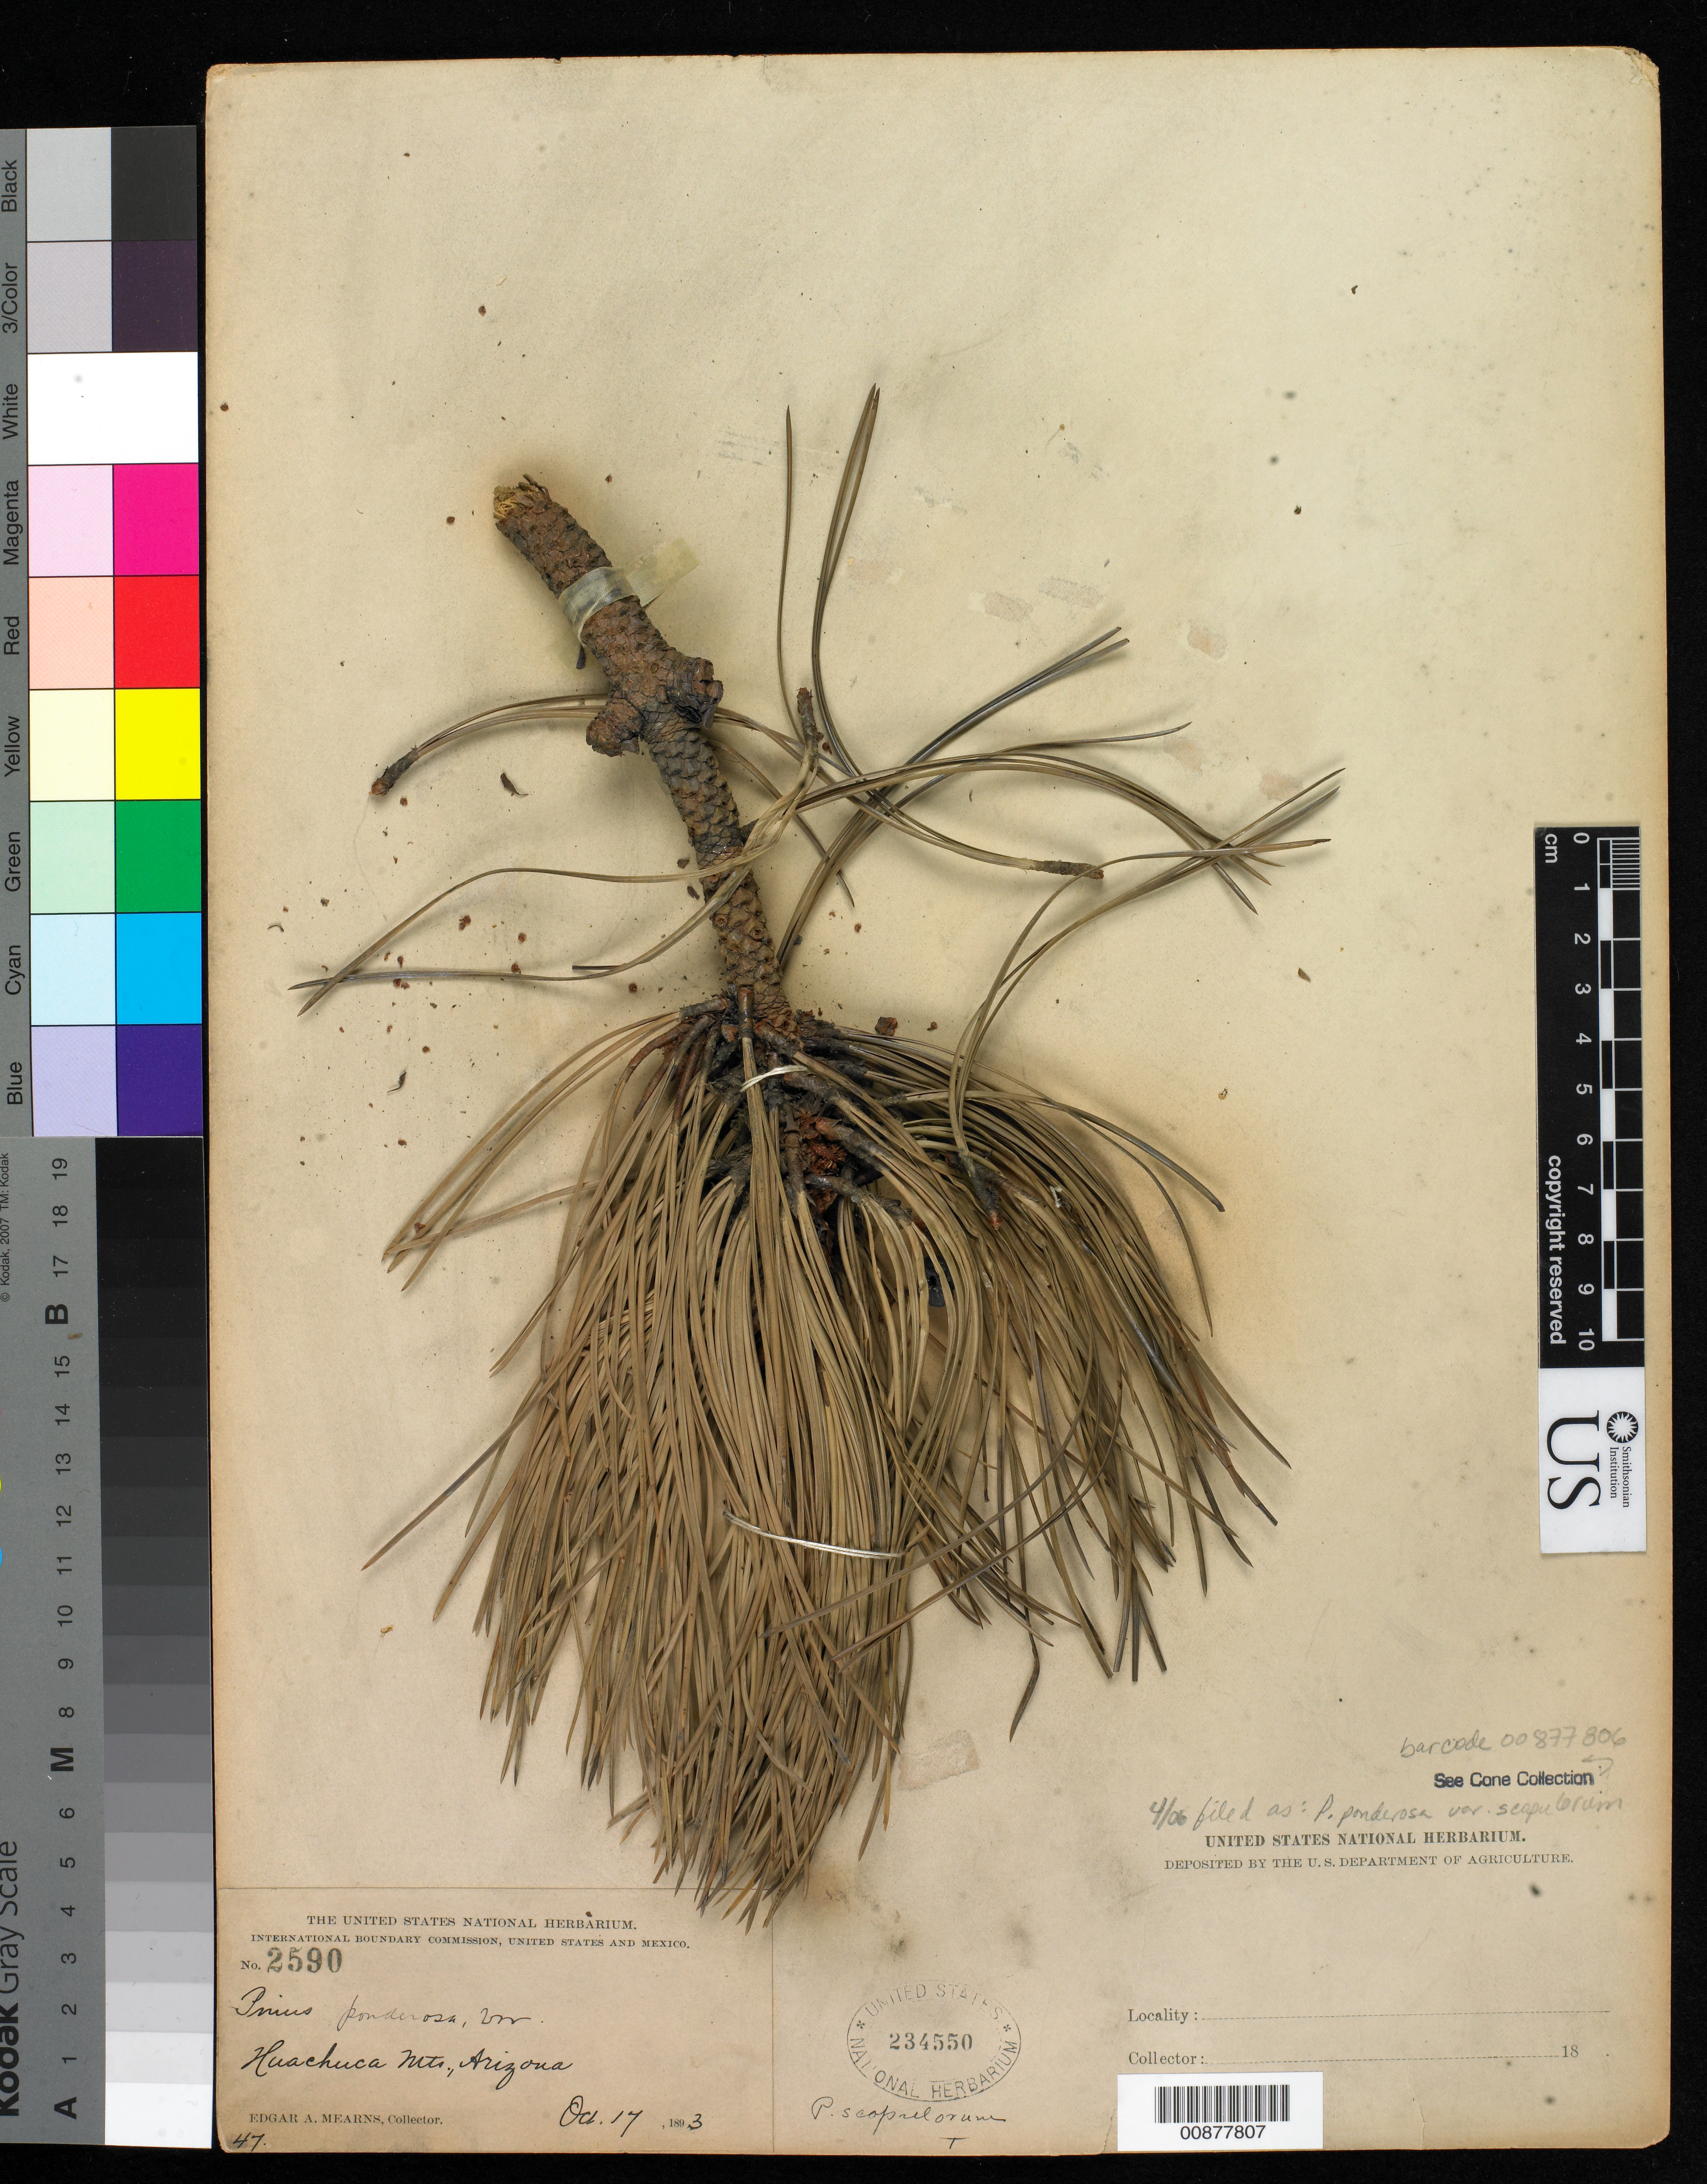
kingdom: Plantae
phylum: Tracheophyta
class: Pinopsida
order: Pinales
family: Pinaceae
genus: Pinus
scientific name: Pinus ponderosa var. scopulorum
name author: Engelm.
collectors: E. A. Mearns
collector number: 2590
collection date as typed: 17 Oct 1893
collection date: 1893-10-17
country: United States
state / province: Arizona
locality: Huachuca Mts.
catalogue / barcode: US 234550